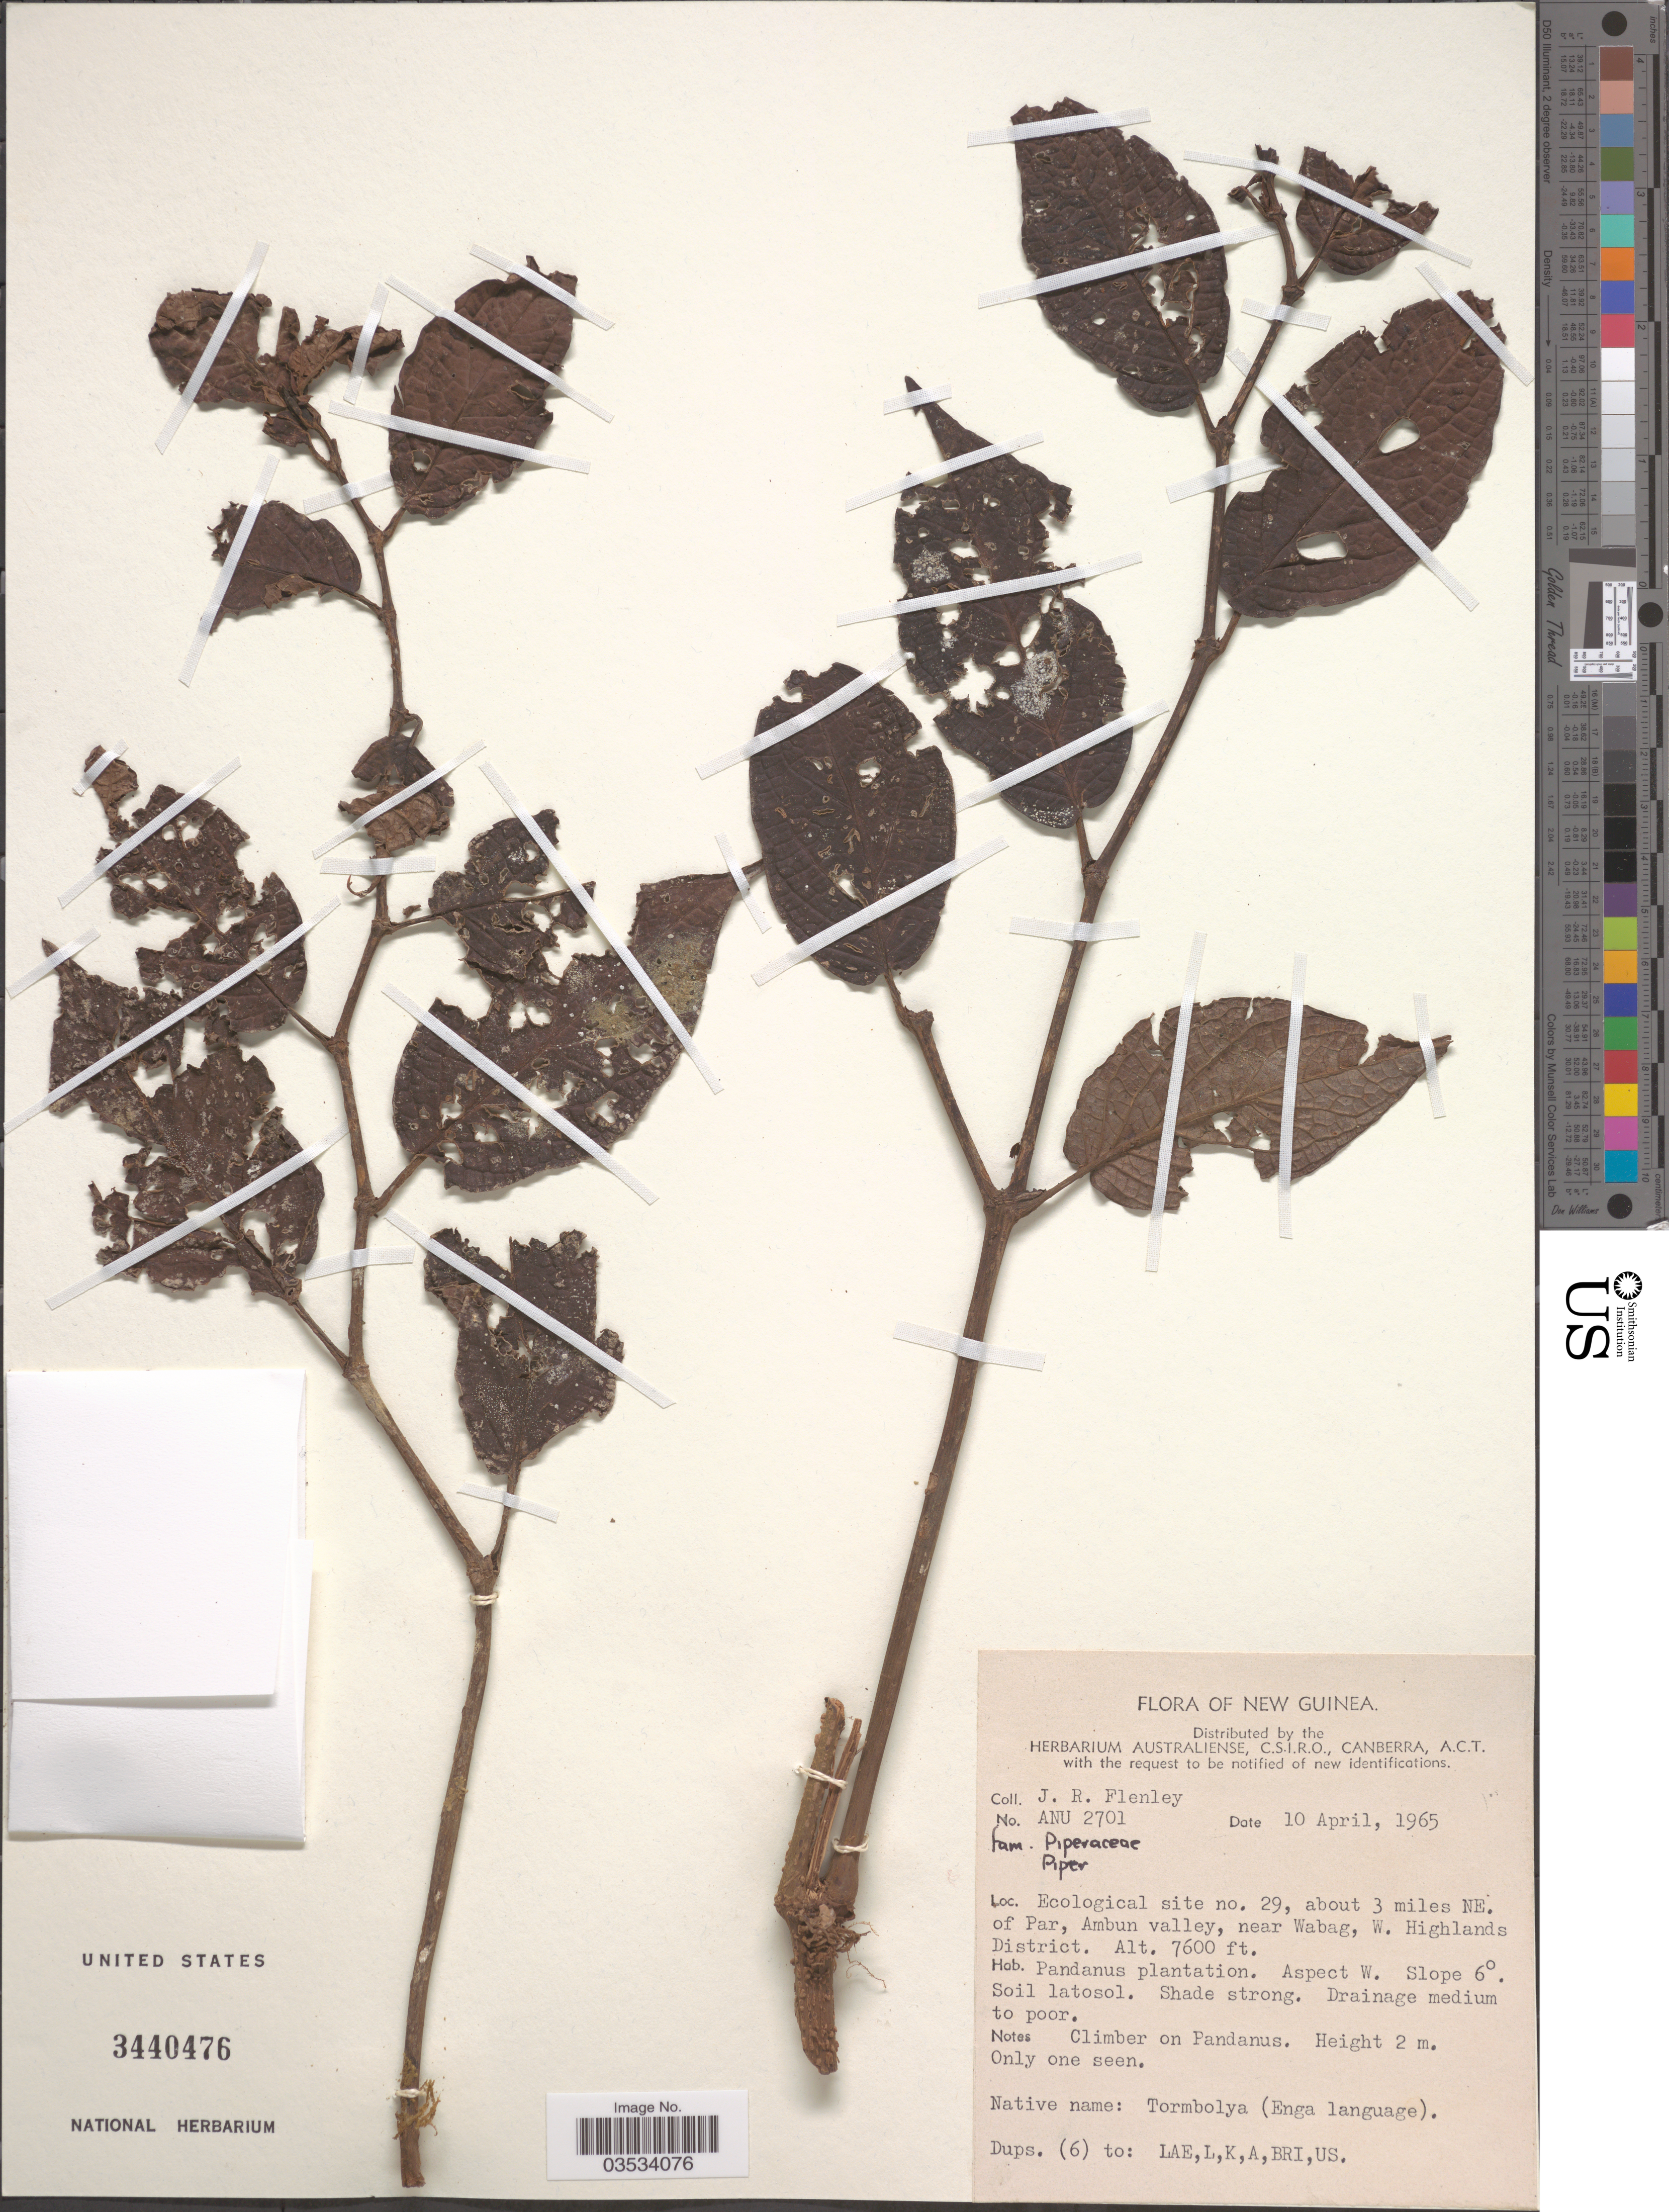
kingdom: Plantae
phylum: Tracheophyta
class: Magnoliopsida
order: Piperales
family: Piperaceae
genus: Piper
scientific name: Piper sp.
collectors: J. Flenley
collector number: ANU2701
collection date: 1965-04-10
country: Papua New Guinea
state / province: Western Highlands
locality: New Guinea. Ecological site no. 29, about 3 miles NE. of Par, Ambun valley, near Wabag, W. Highlands District. Pandanus plantation. Aspect W. Slope 6°.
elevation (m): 2316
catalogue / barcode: US 3440476